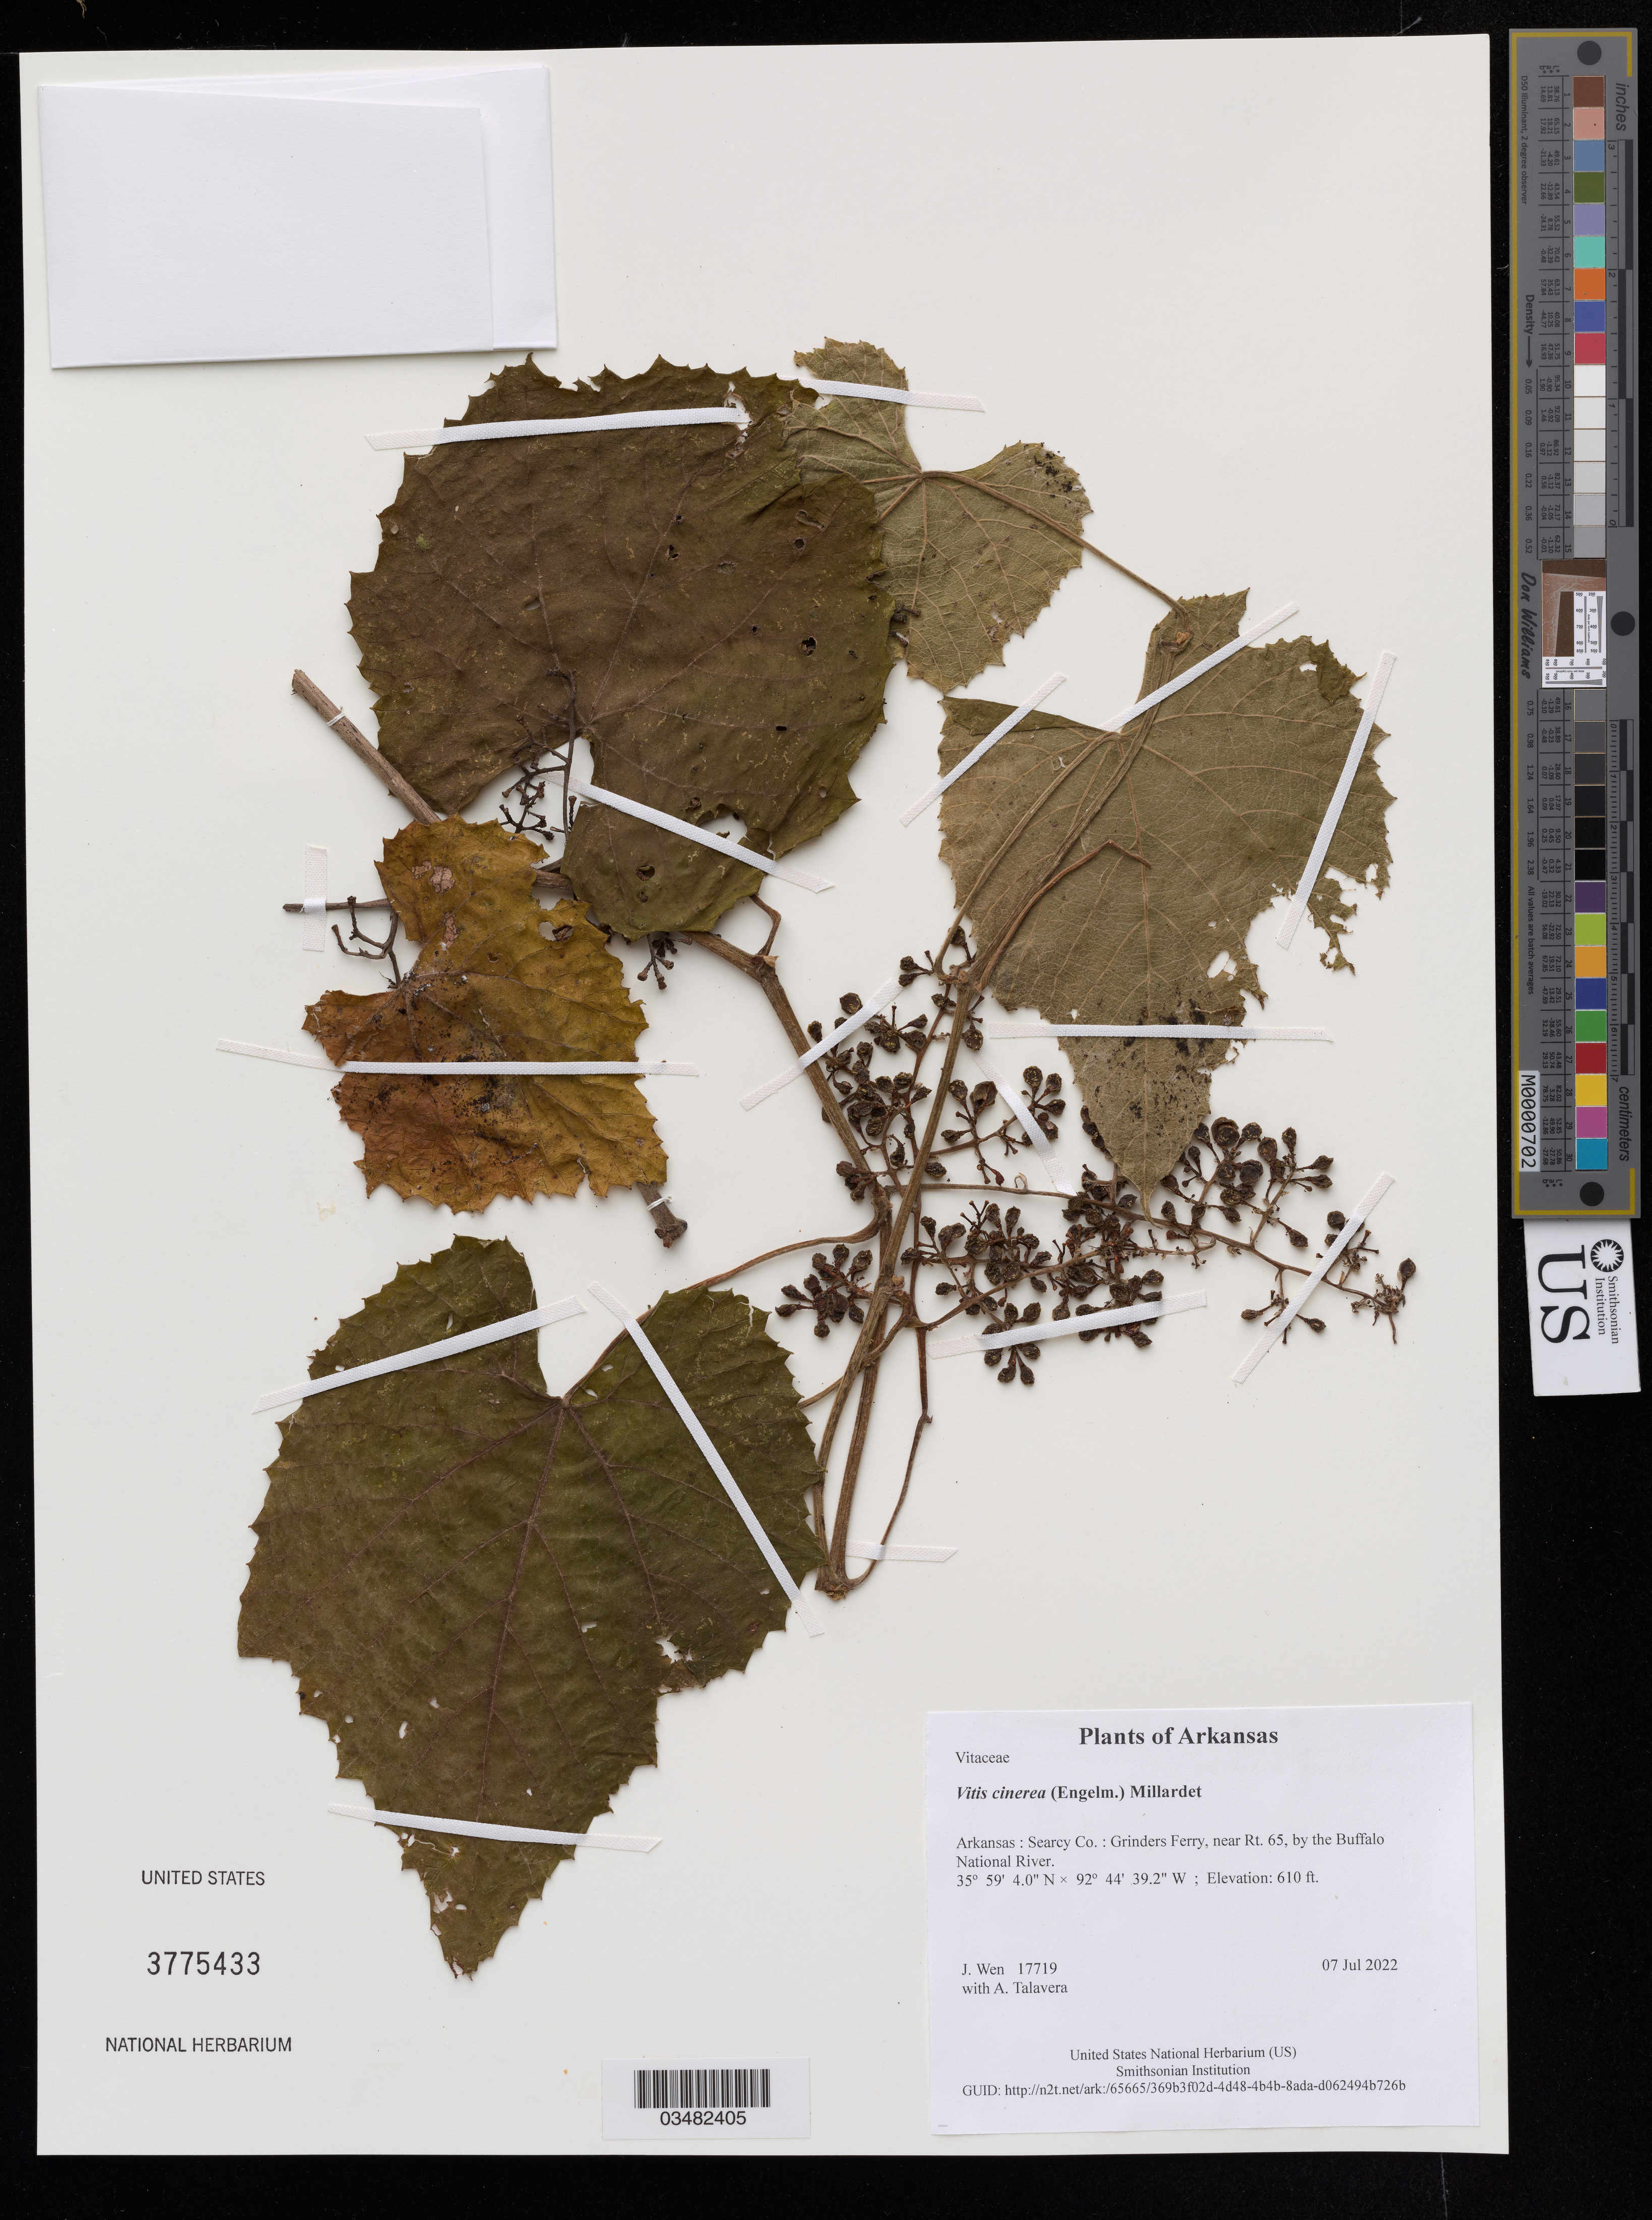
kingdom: Plantae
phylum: Tracheophyta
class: Magnoliopsida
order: Vitales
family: Vitaceae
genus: Vitis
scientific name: Vitis cinerea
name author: (Engelm.) Millardet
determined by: Wen, Jun, (BOT), Smithsonian Institution - National Museum of Natural History (UNITED STATES)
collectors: J. Wen & A. Talavera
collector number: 17719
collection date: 2022-07-07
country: United States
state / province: Arkansas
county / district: Searcy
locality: Grinders Ferry, near Rt. 65, by the Buffalo National River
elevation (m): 186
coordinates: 35 59.066 N, 92 44.654 W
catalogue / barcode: US 3775433